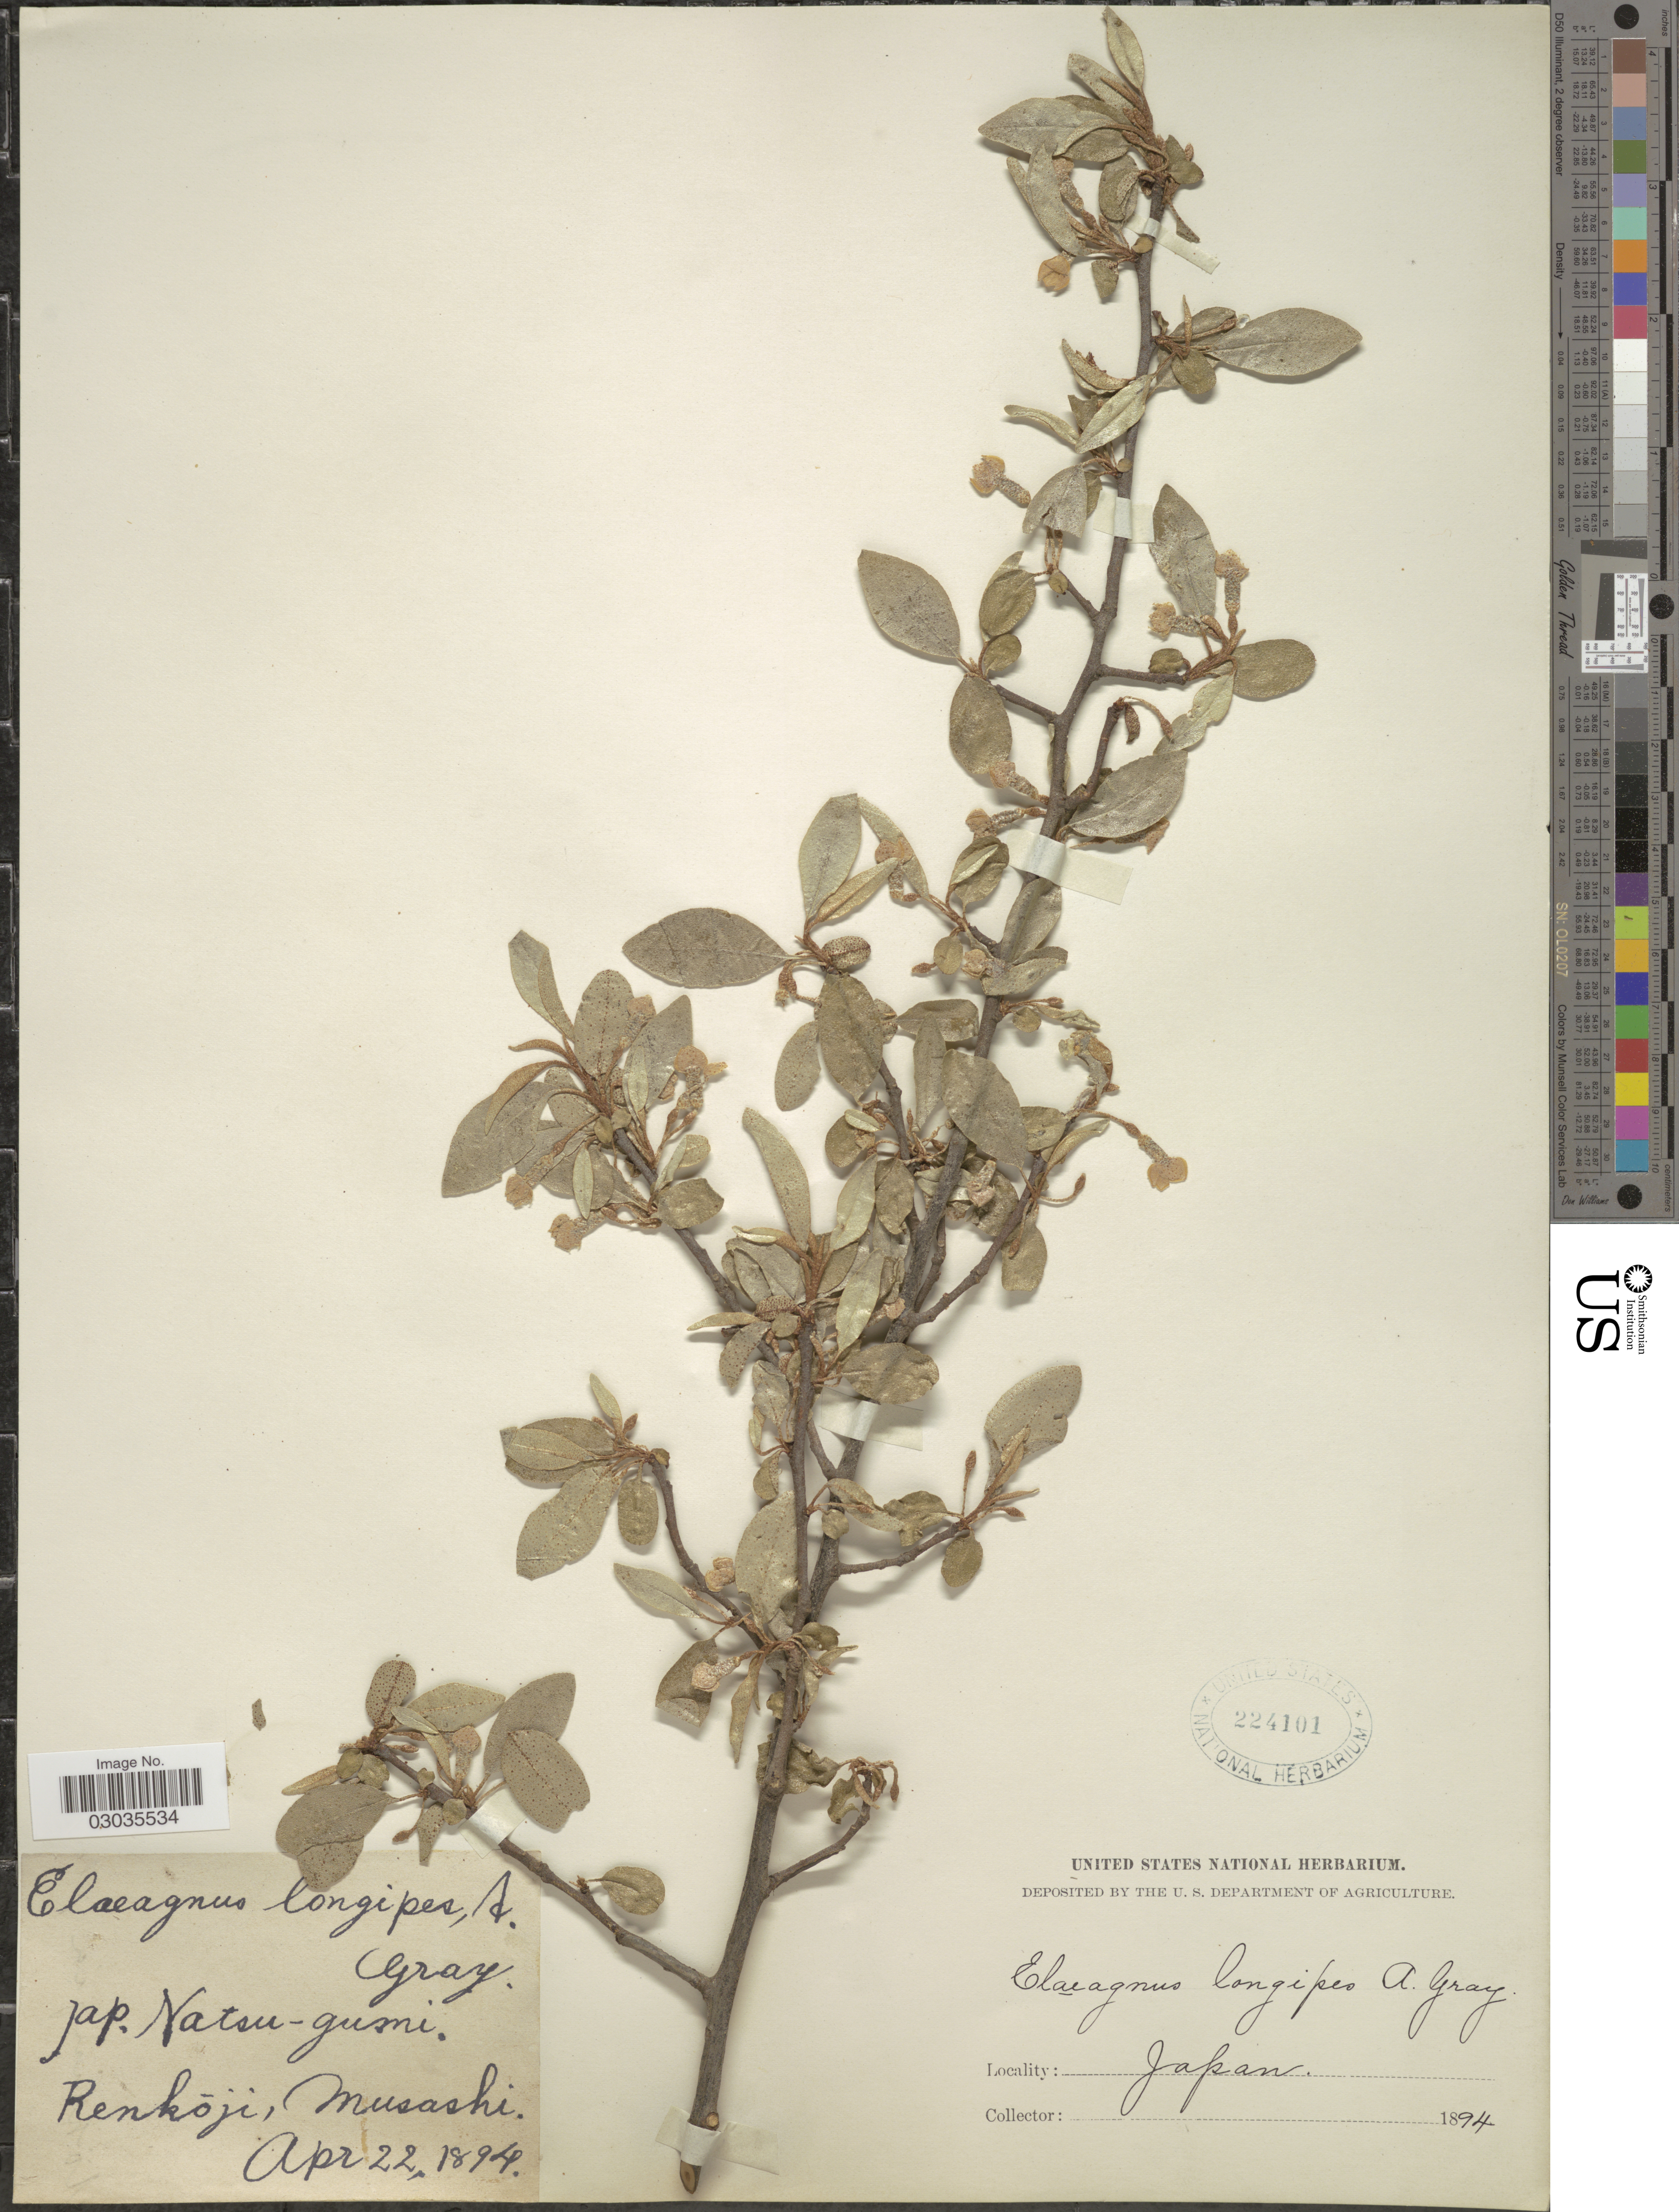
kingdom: Plantae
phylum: Tracheophyta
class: Magnoliopsida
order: Rosales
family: Elaeagnaceae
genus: Elaeagnus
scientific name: Elaeagnus longipes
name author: A. Gray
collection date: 1894-04-22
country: Japan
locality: Renkóji, Musashi.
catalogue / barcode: US 224101